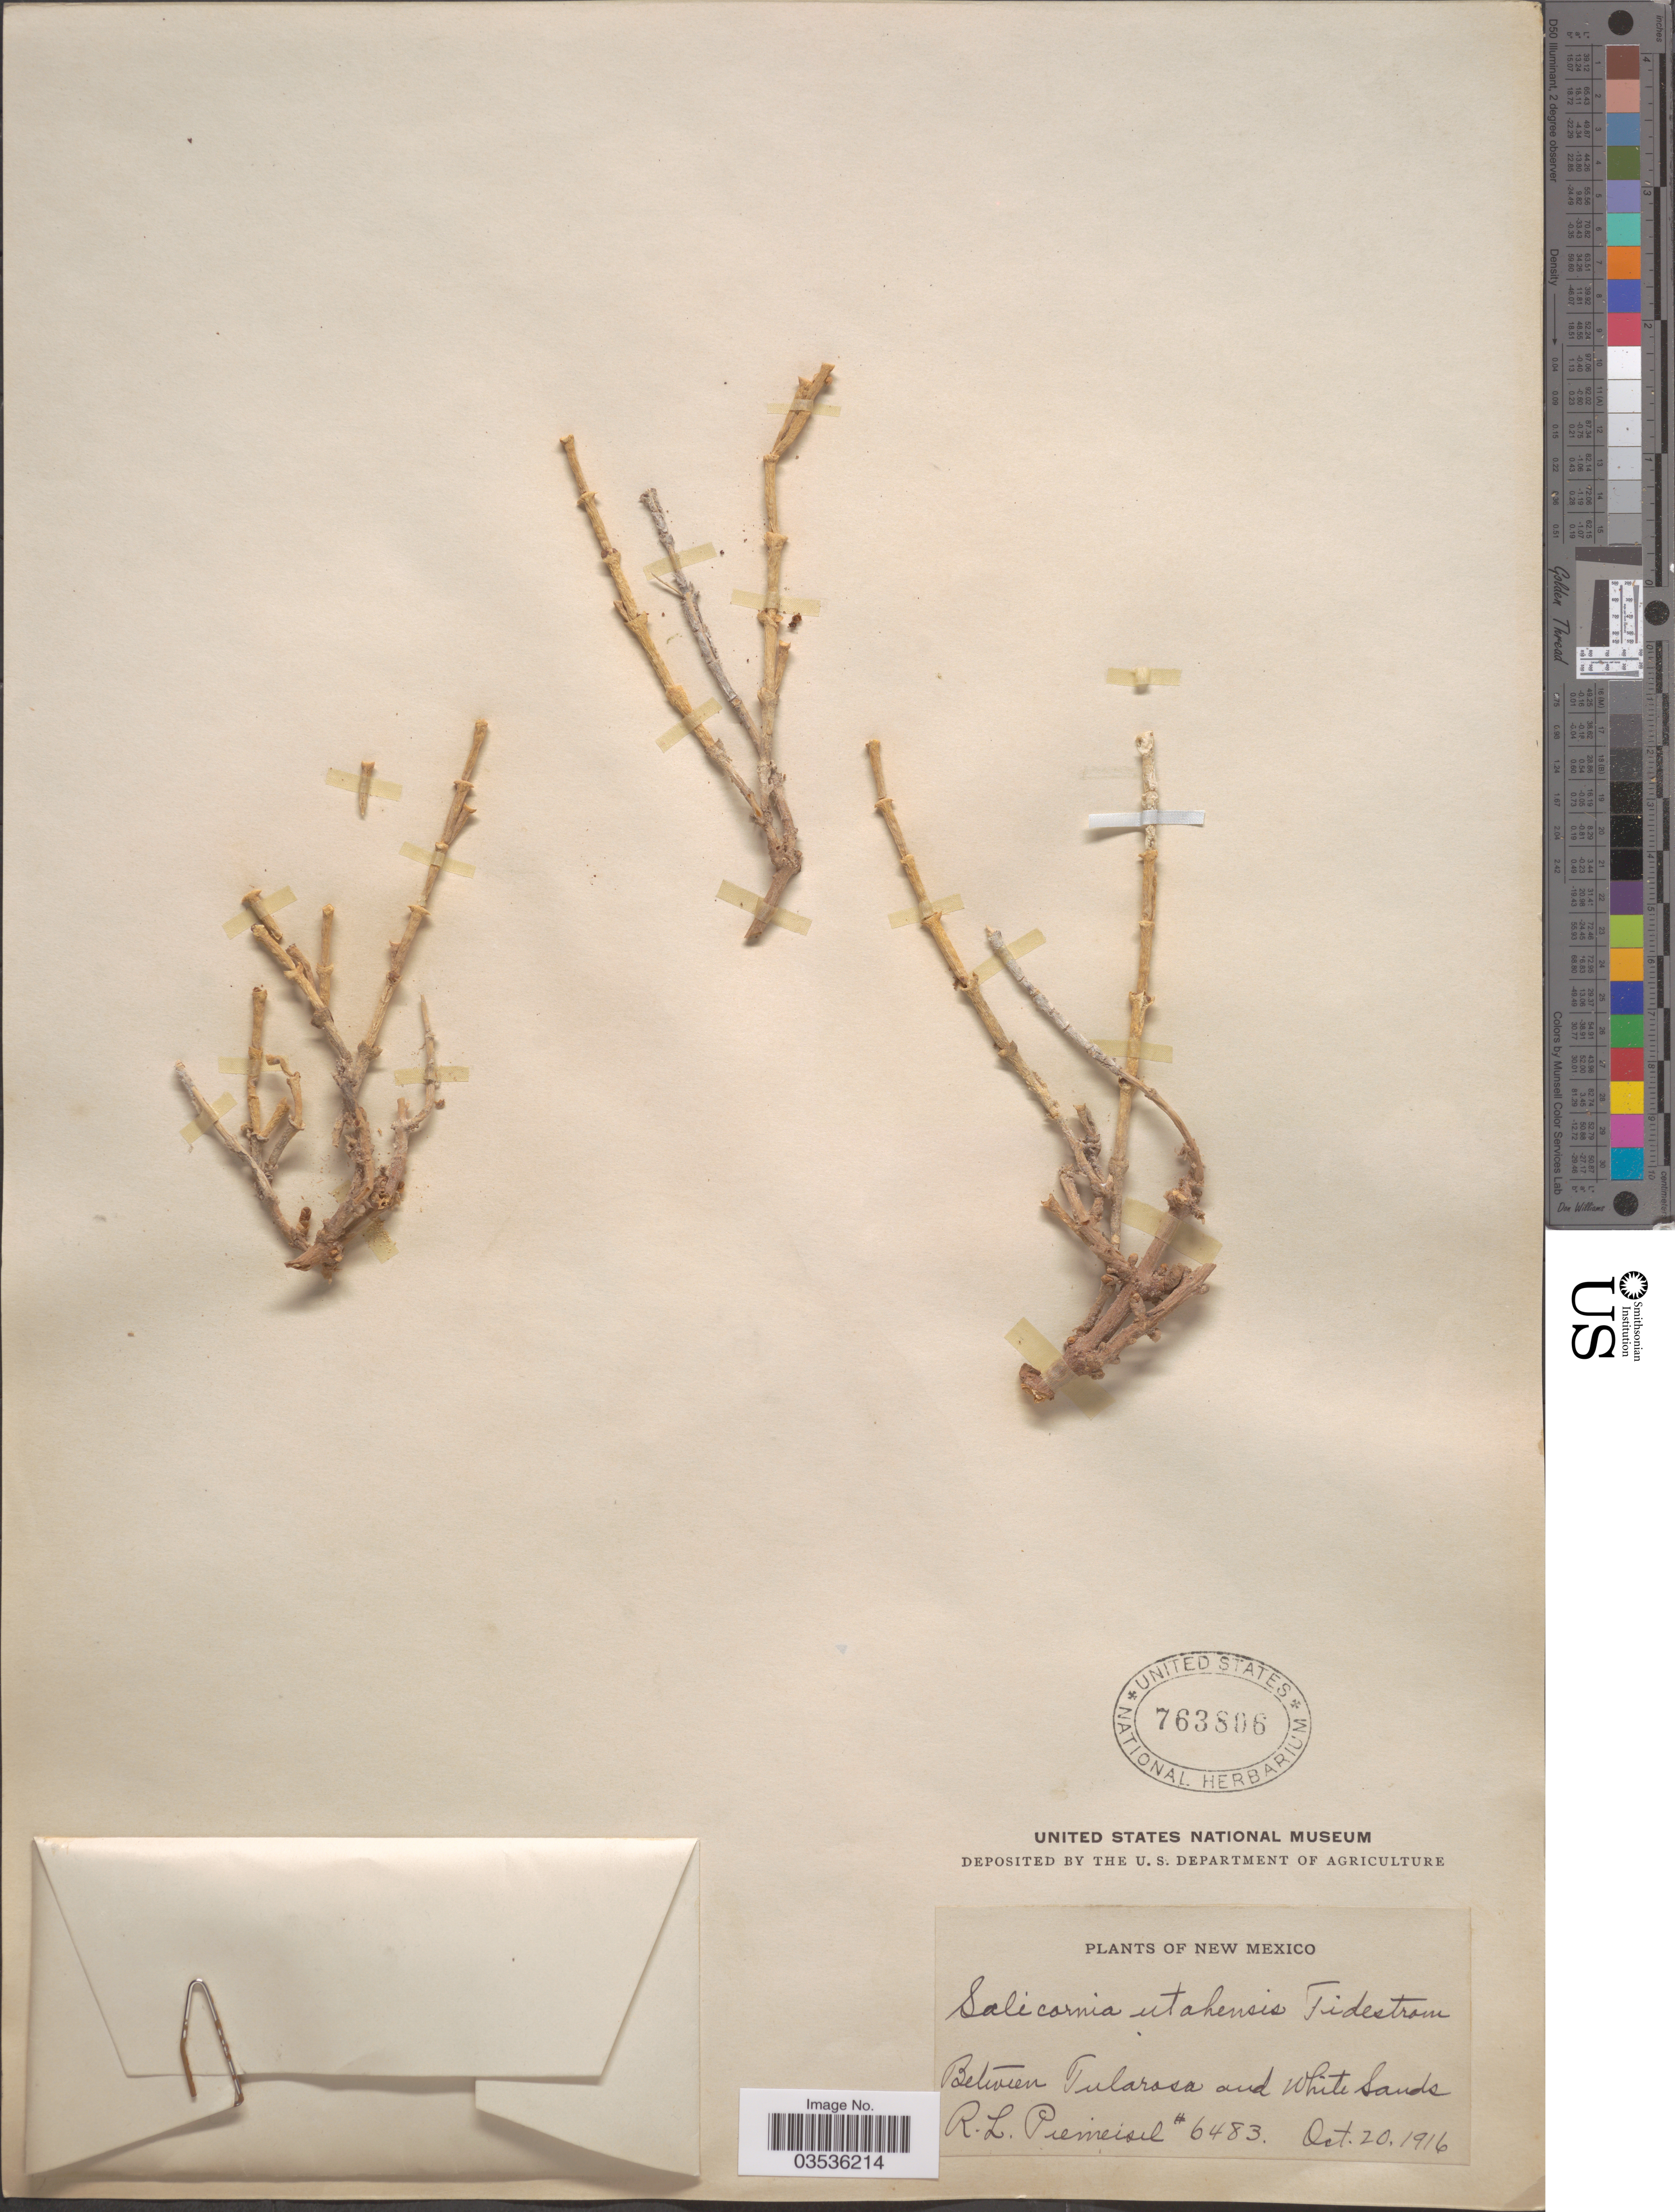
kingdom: Plantae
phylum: Tracheophyta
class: Magnoliopsida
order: Caryophyllales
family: Amaranthaceae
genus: Salicornia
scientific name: Salicornia utahensis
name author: Tidestr.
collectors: R. L. Piemeisel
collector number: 6483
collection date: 1916-10-20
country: United States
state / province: New Mexico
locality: Between Tularosa and White Sands.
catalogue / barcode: US 763806